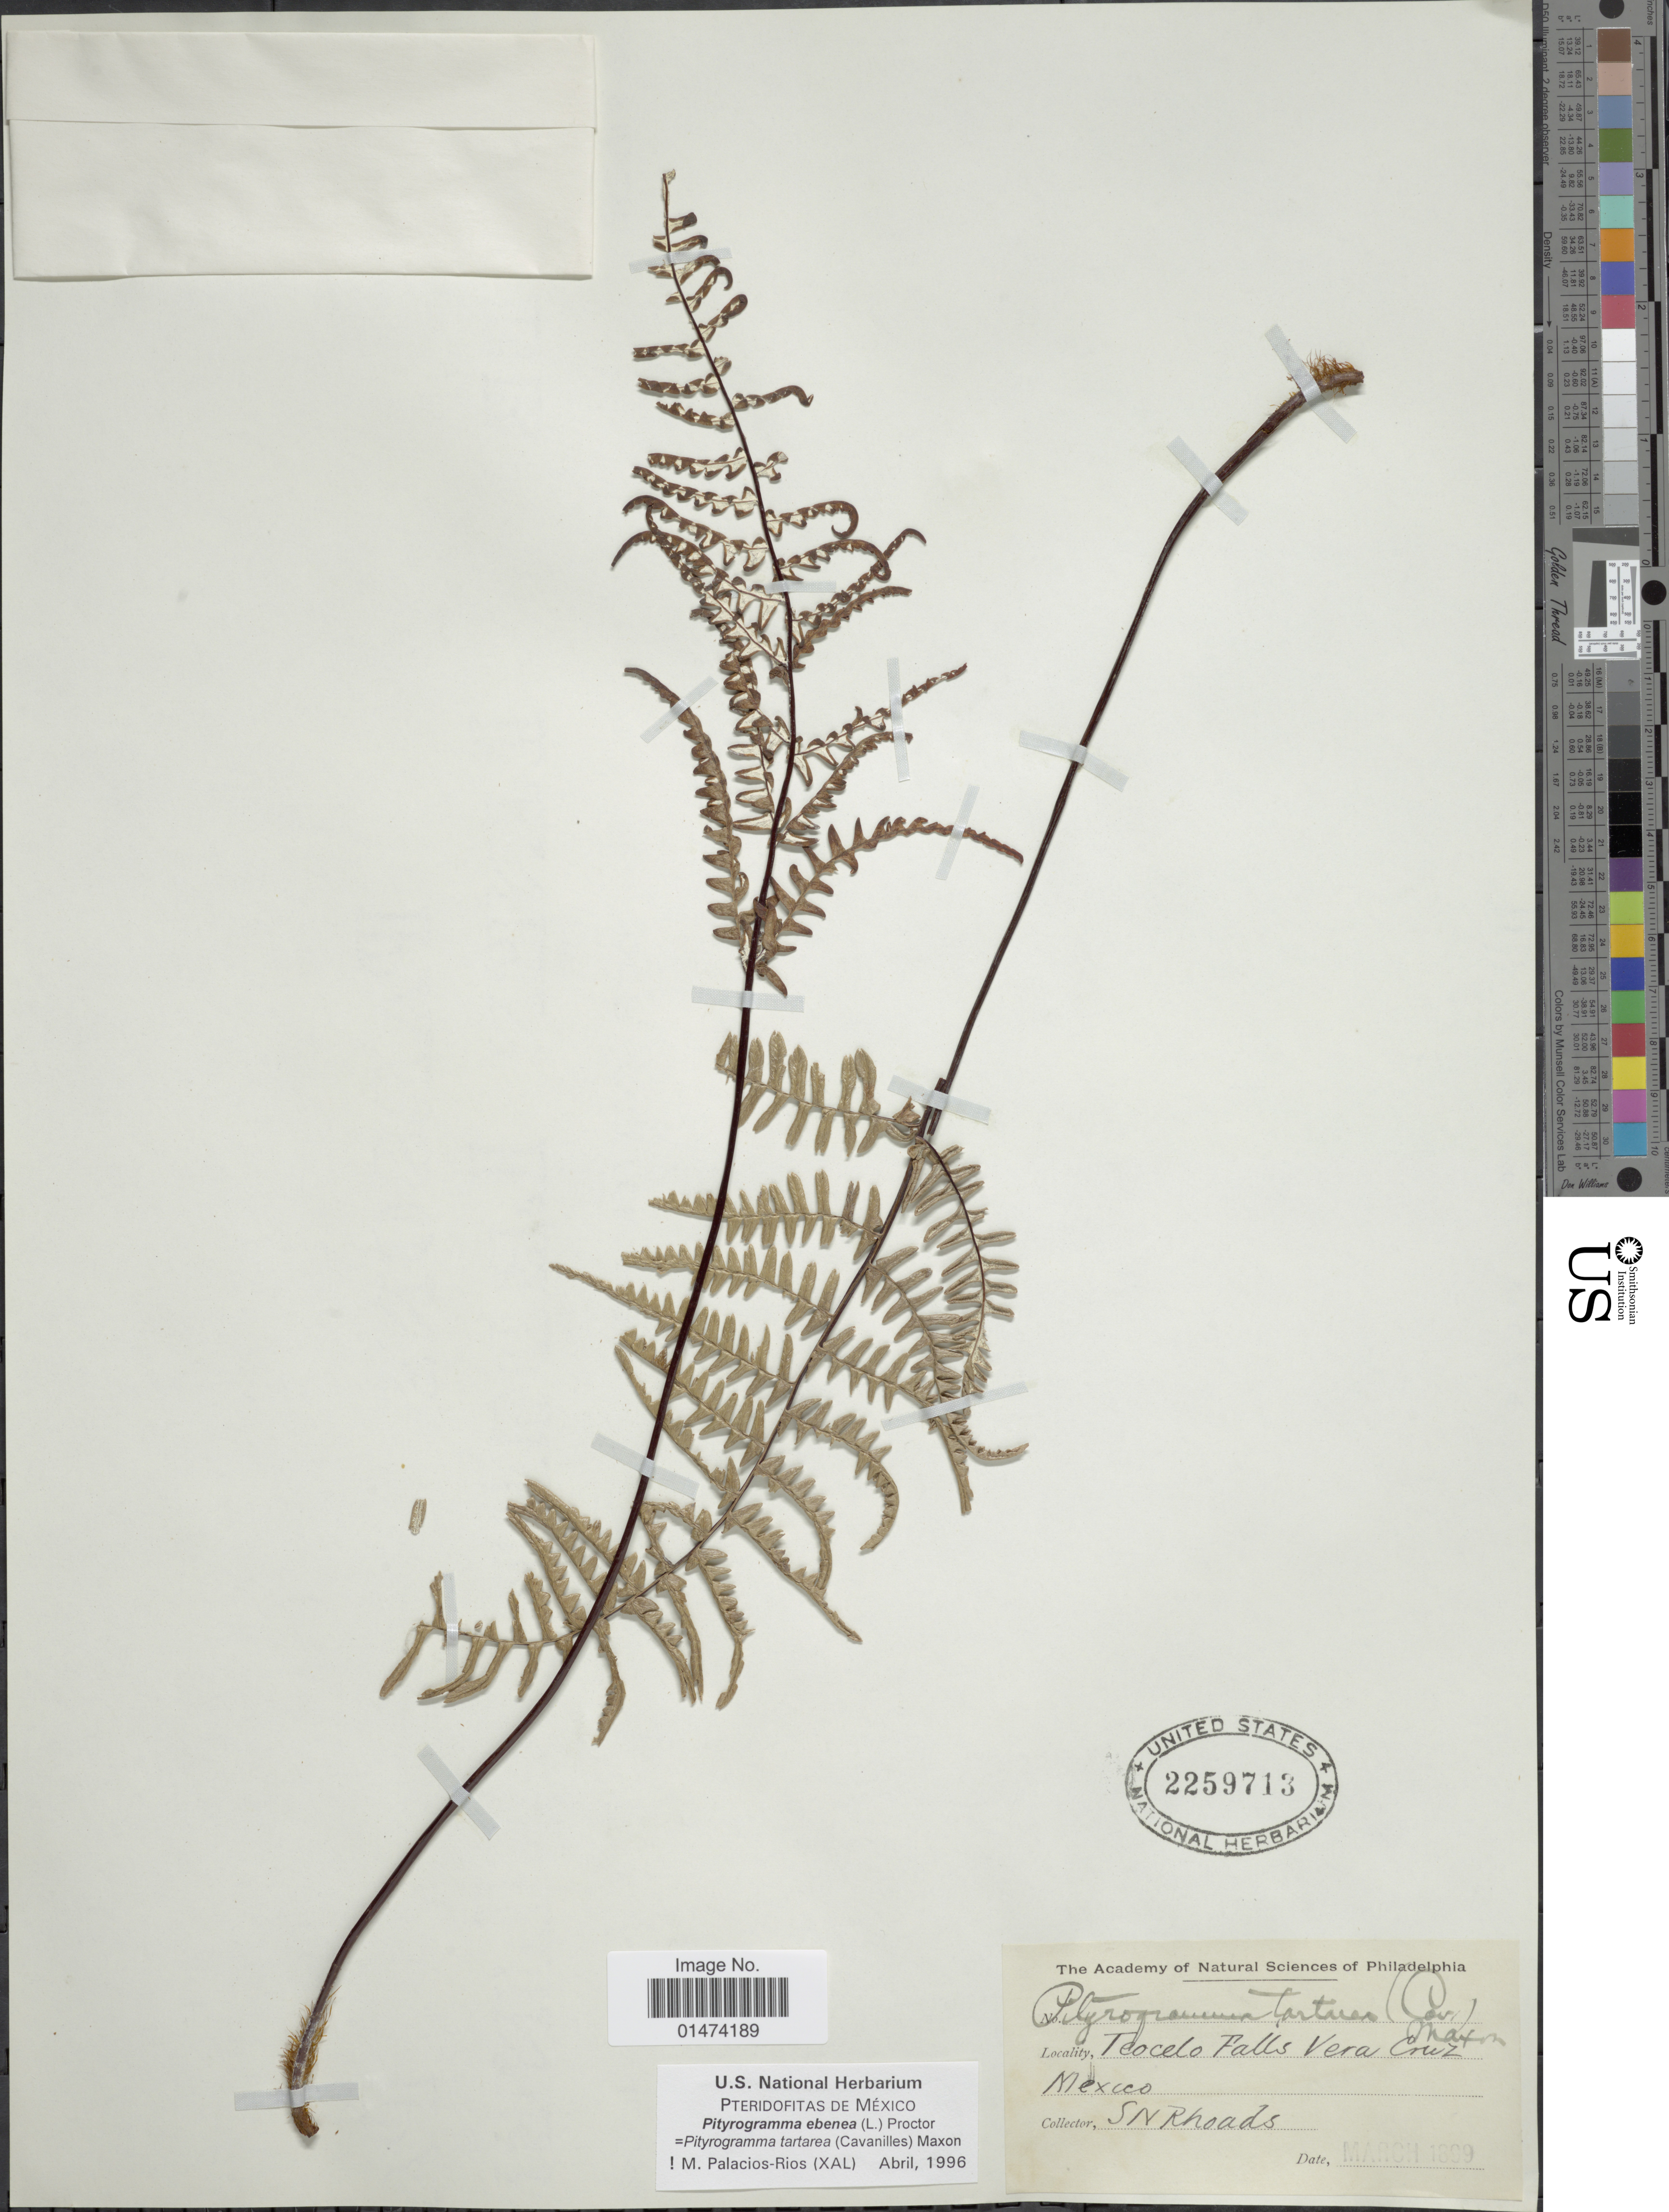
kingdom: Plantae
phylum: Tracheophyta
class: Polypodiopsida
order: Polypodiales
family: Pteridaceae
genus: Pityrogramma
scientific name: Pityrogramma tartarea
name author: (Cav.) Maxon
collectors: A. Rhoads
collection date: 1889-03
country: Mexico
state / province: Veracruz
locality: Teocelo Falls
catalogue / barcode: US 2259713